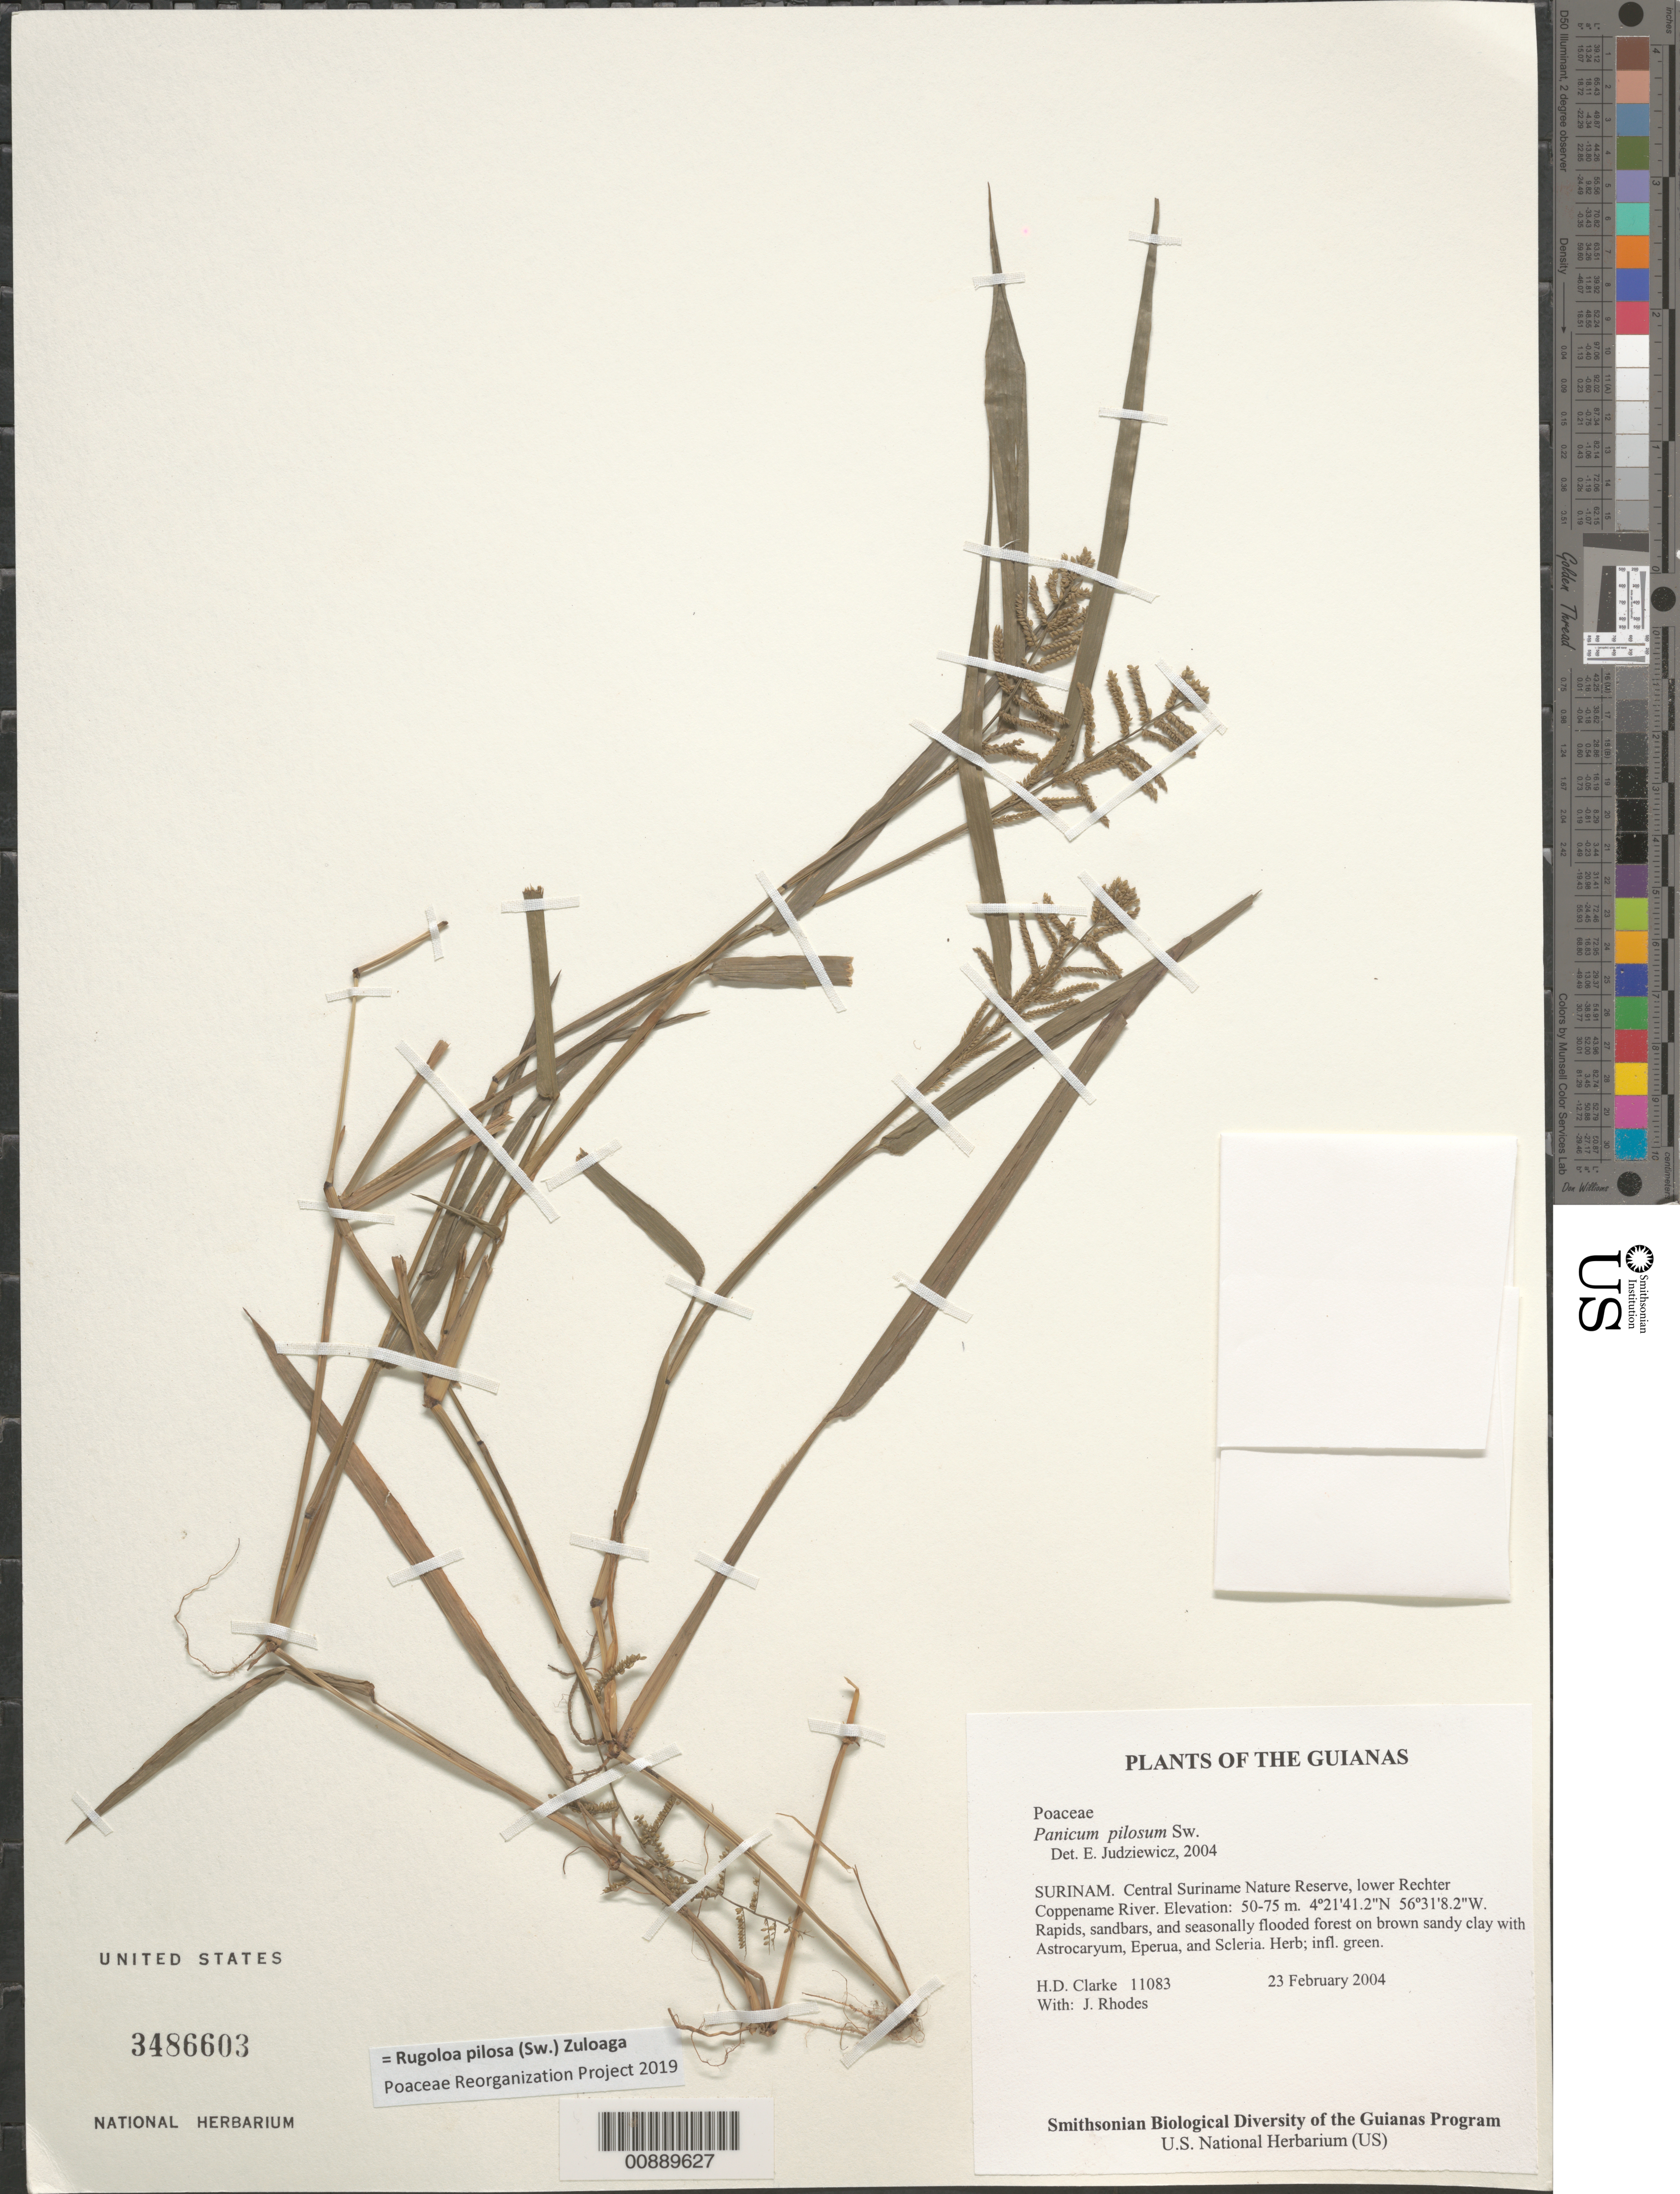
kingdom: Plantae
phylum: Tracheophyta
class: Liliopsida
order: Poales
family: Poaceae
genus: Panicum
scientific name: Panicum pilosum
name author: Sw.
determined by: Judziewicz, E. J.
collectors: H. D. Clarke & J. Rhodes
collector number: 11083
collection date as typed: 23 February 2004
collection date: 2004-02-23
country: Suriname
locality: Central Suriname Nature Reserve, lower Rechter Coppename River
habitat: Rapids, sandbars, and seasonally flooded forest on brown sandy clay with Astrocaryum, Eperua, and Scleria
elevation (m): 50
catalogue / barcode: US 3486603